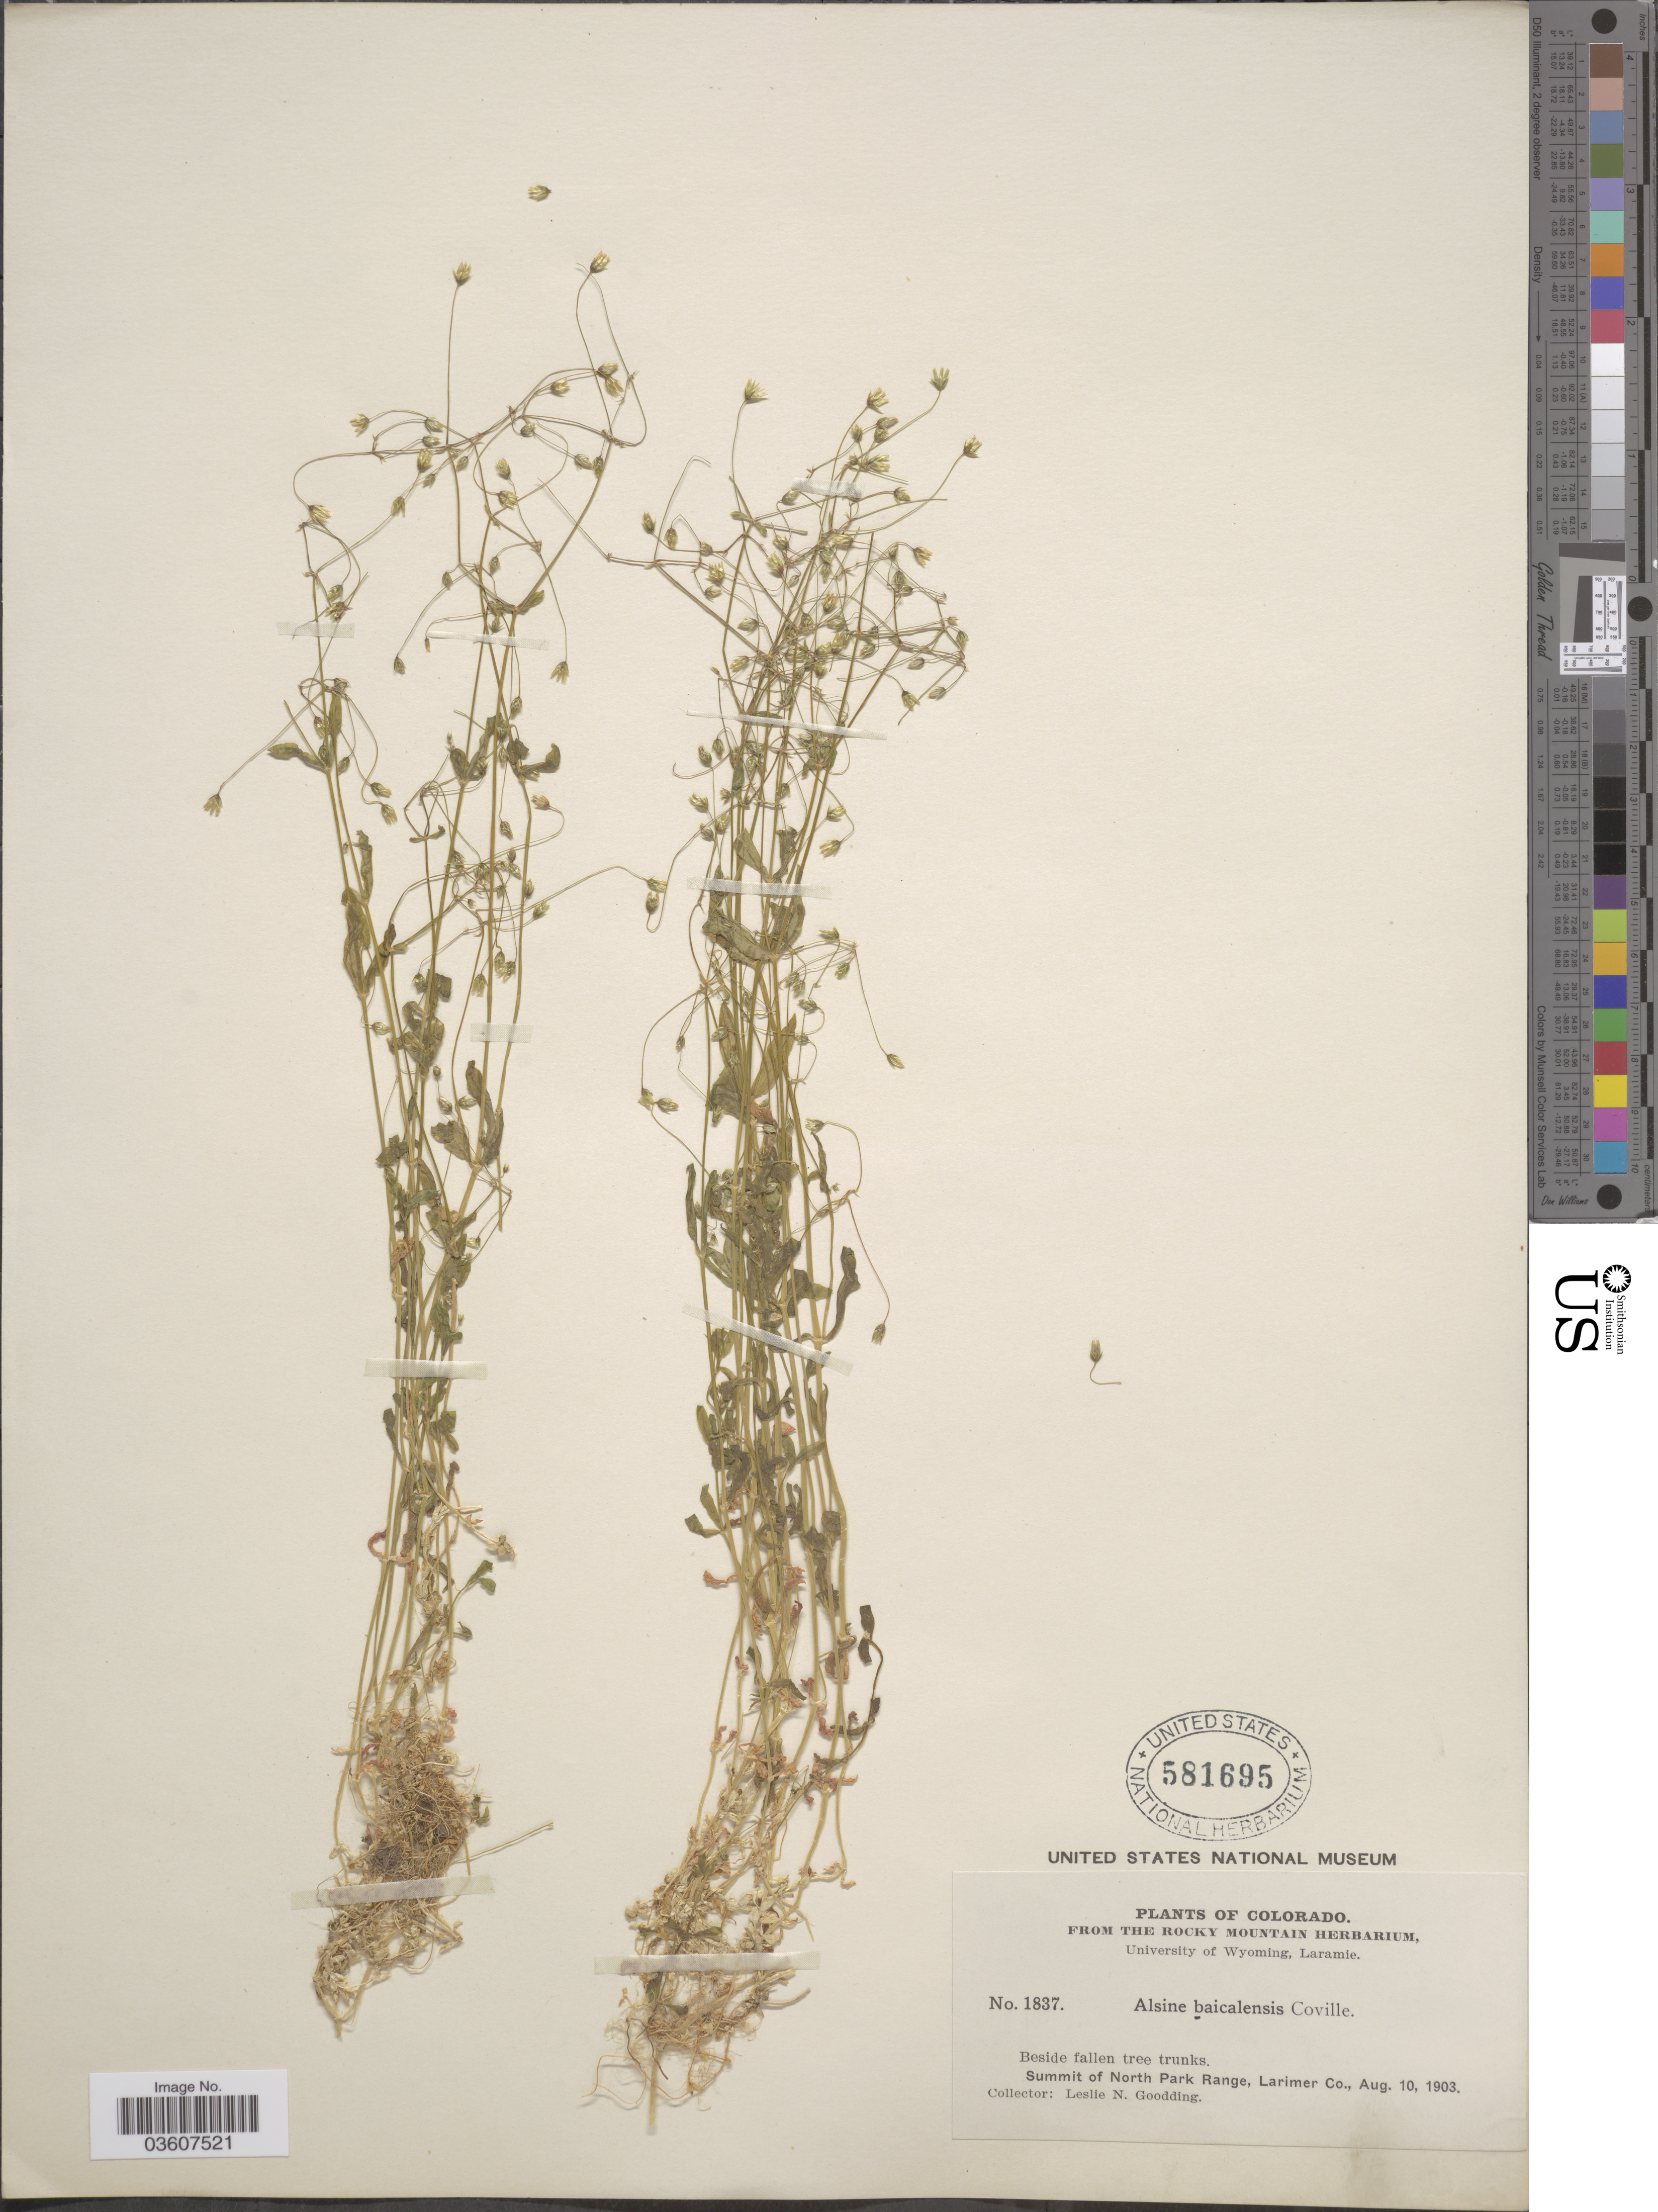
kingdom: Plantae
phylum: Tracheophyta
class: Magnoliopsida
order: Caryophyllales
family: Caryophyllaceae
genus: Stellaria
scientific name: Stellaria umbellata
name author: Turcz.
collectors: L. N. Goodding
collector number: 1837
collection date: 1903-08-10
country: United States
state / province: Colorado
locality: Summit of North Park Range, Larimer Co.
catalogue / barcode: US 581695